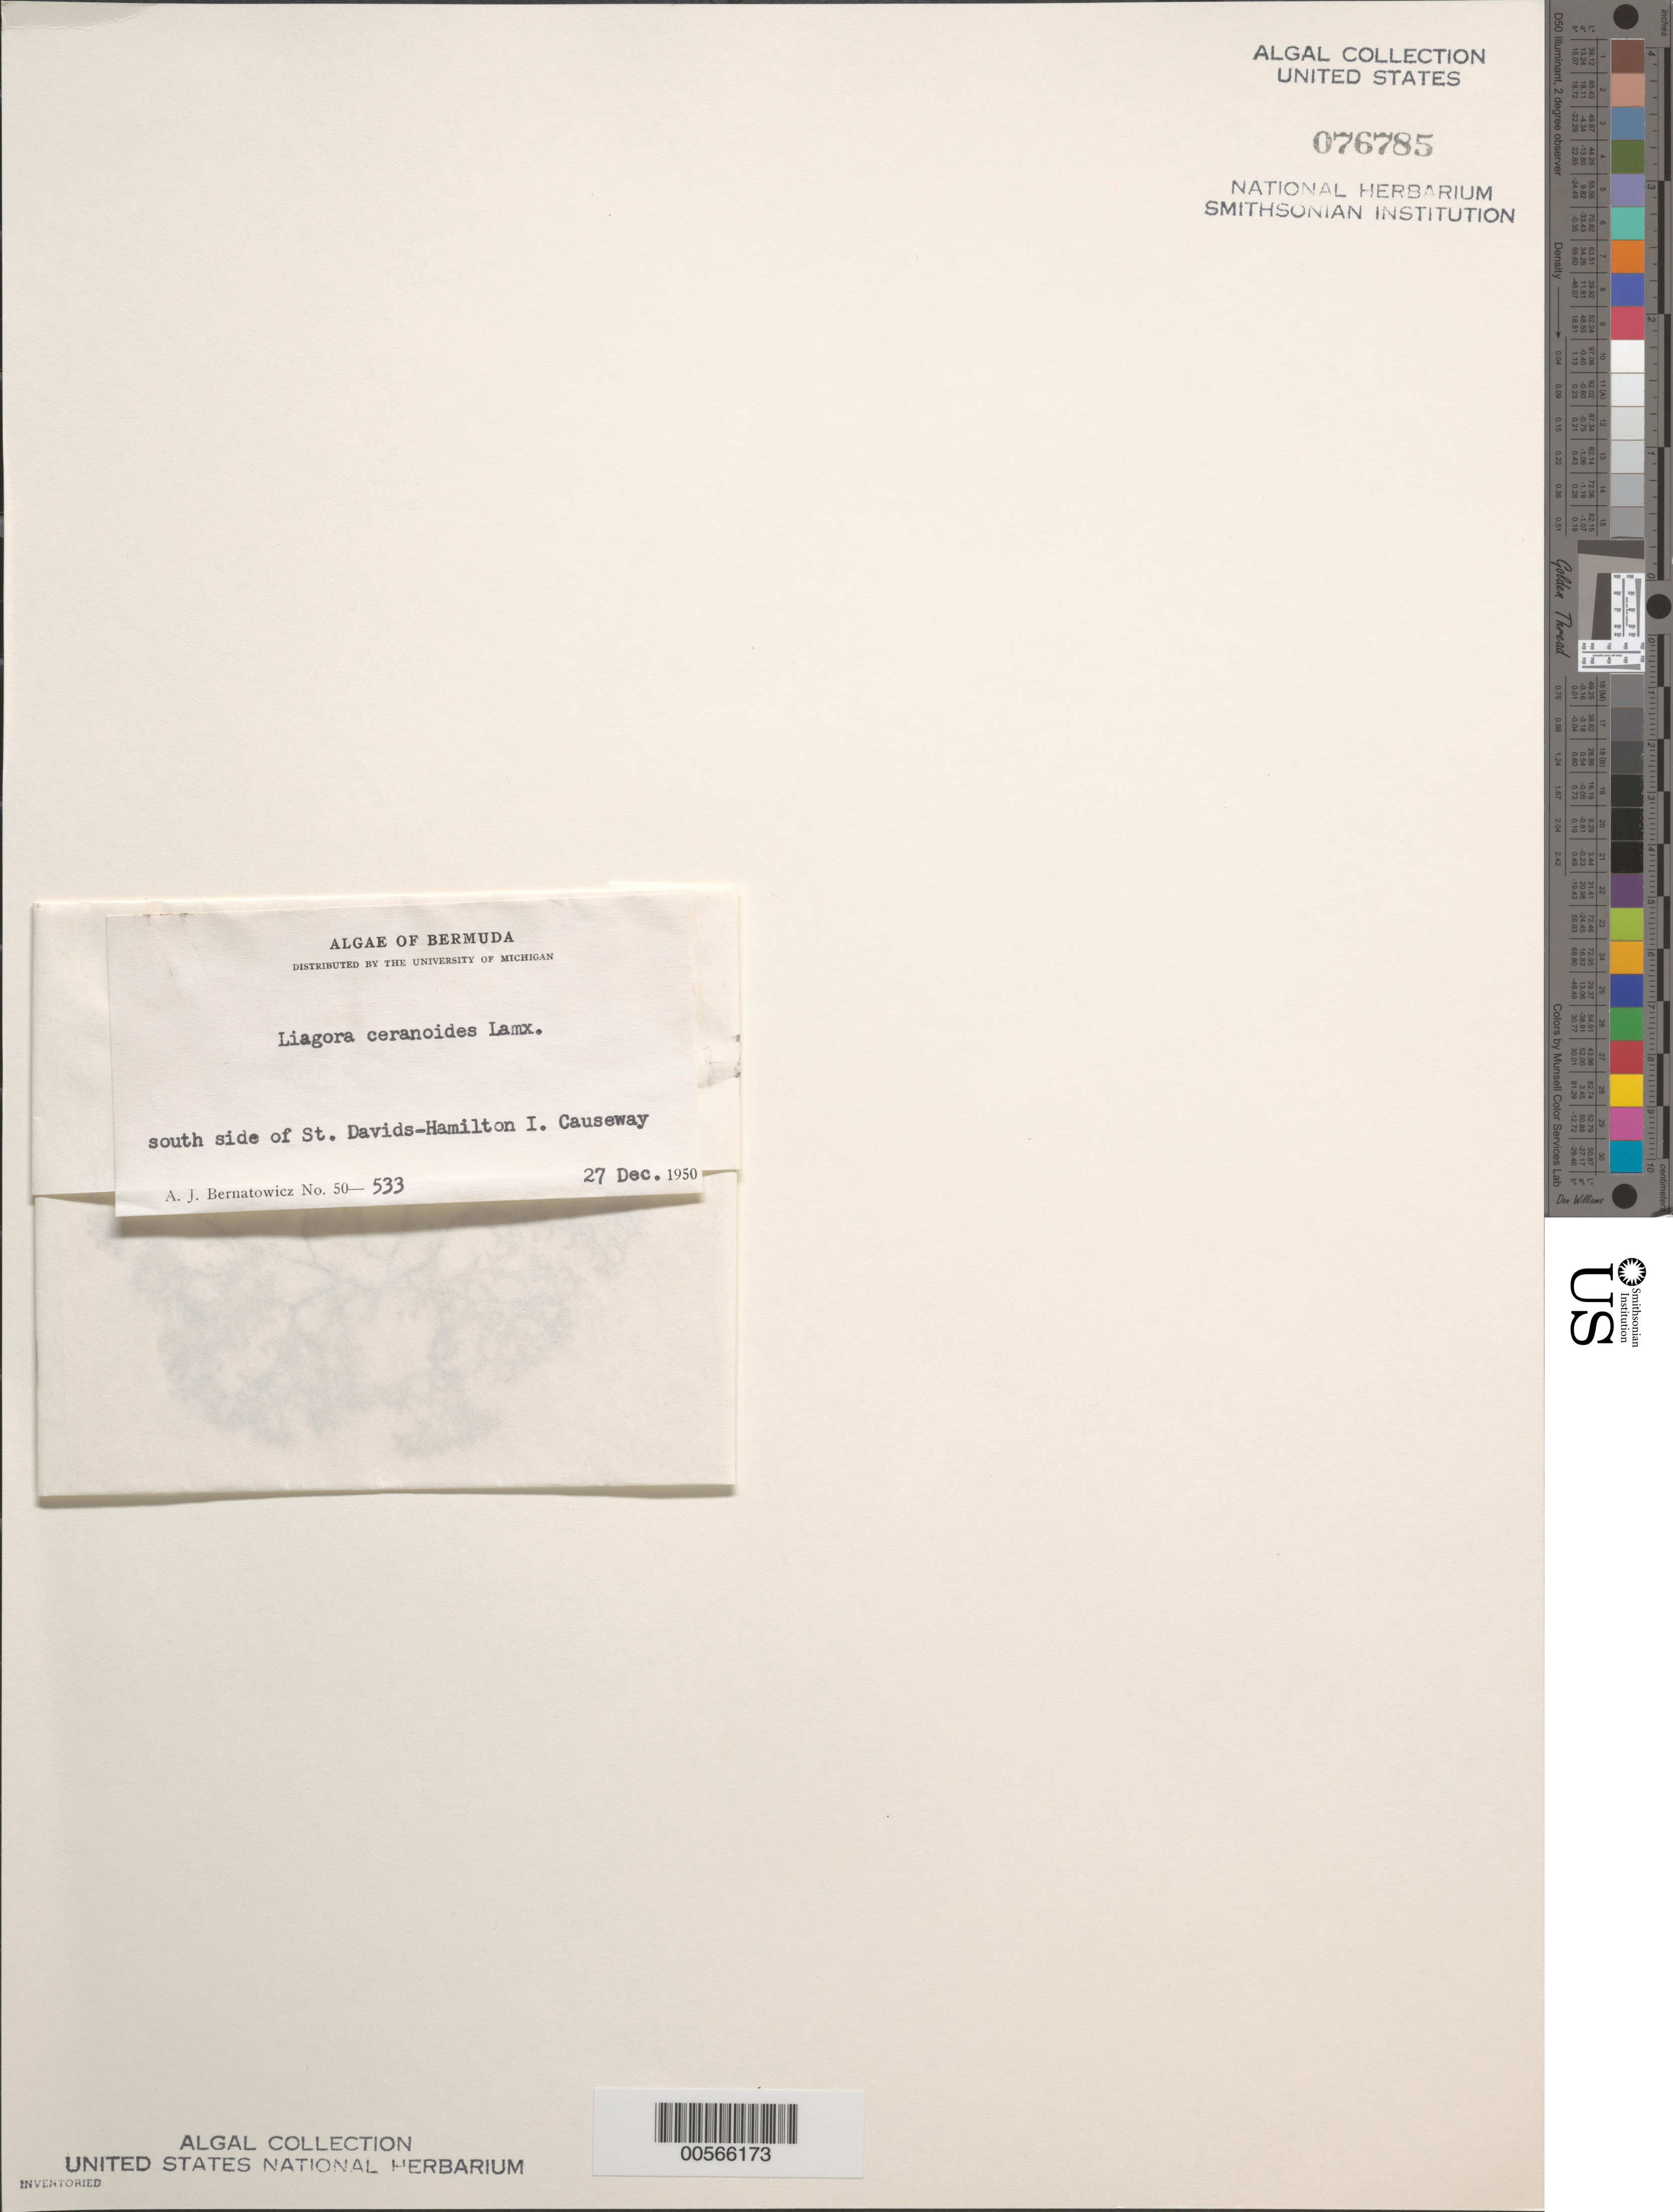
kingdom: Plantae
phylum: Rhodophyta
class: Florideophyceae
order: Nemaliales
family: Liagoraceae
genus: Liagora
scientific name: Liagora ceranoides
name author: J.V.Lamouroux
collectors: A. Bernatowicz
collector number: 50-533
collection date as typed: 27 Dec 1950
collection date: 1950-12-27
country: Bermuda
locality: Causeway between St. David's Island and Bermuda Island (Hamilton Island), south side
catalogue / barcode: US 76785